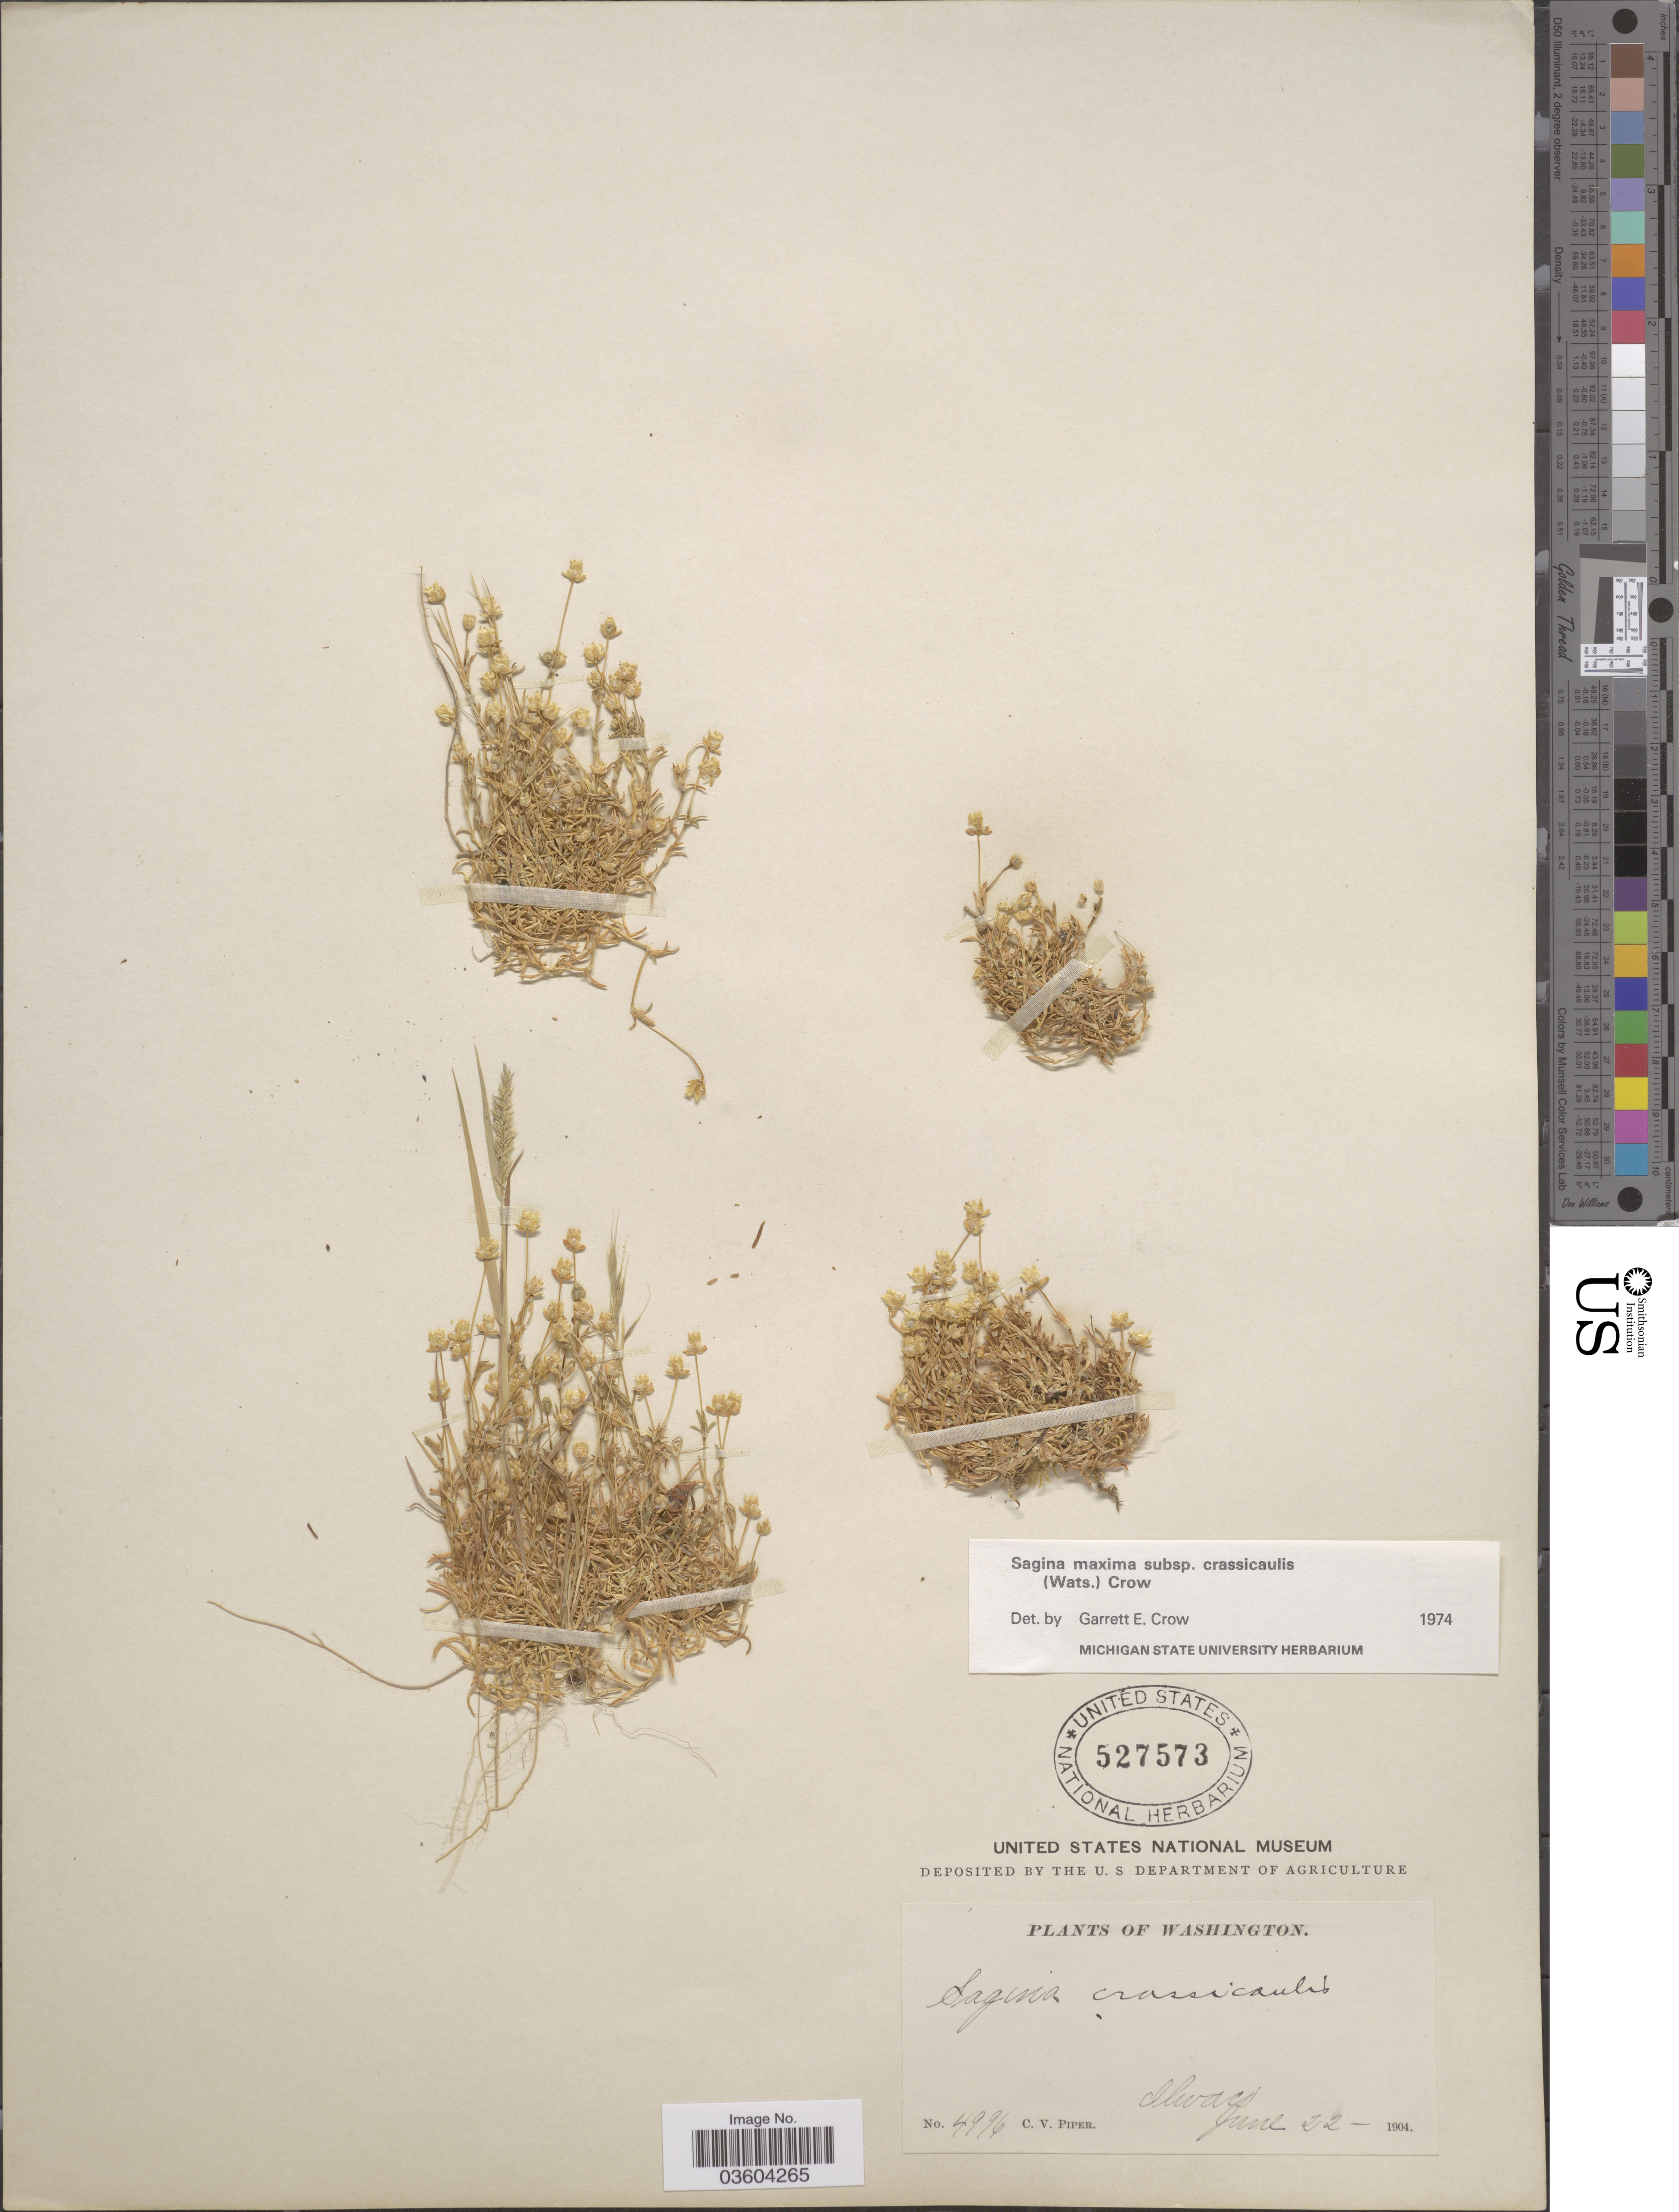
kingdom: Plantae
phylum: Tracheophyta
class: Magnoliopsida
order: Caryophyllales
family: Caryophyllaceae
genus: Sagina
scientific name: Sagina maxima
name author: A. Gray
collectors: C. V. Piper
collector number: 4996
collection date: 1904-06-22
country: United States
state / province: Washington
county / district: Pacific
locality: Ilwaco.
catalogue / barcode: US 527573